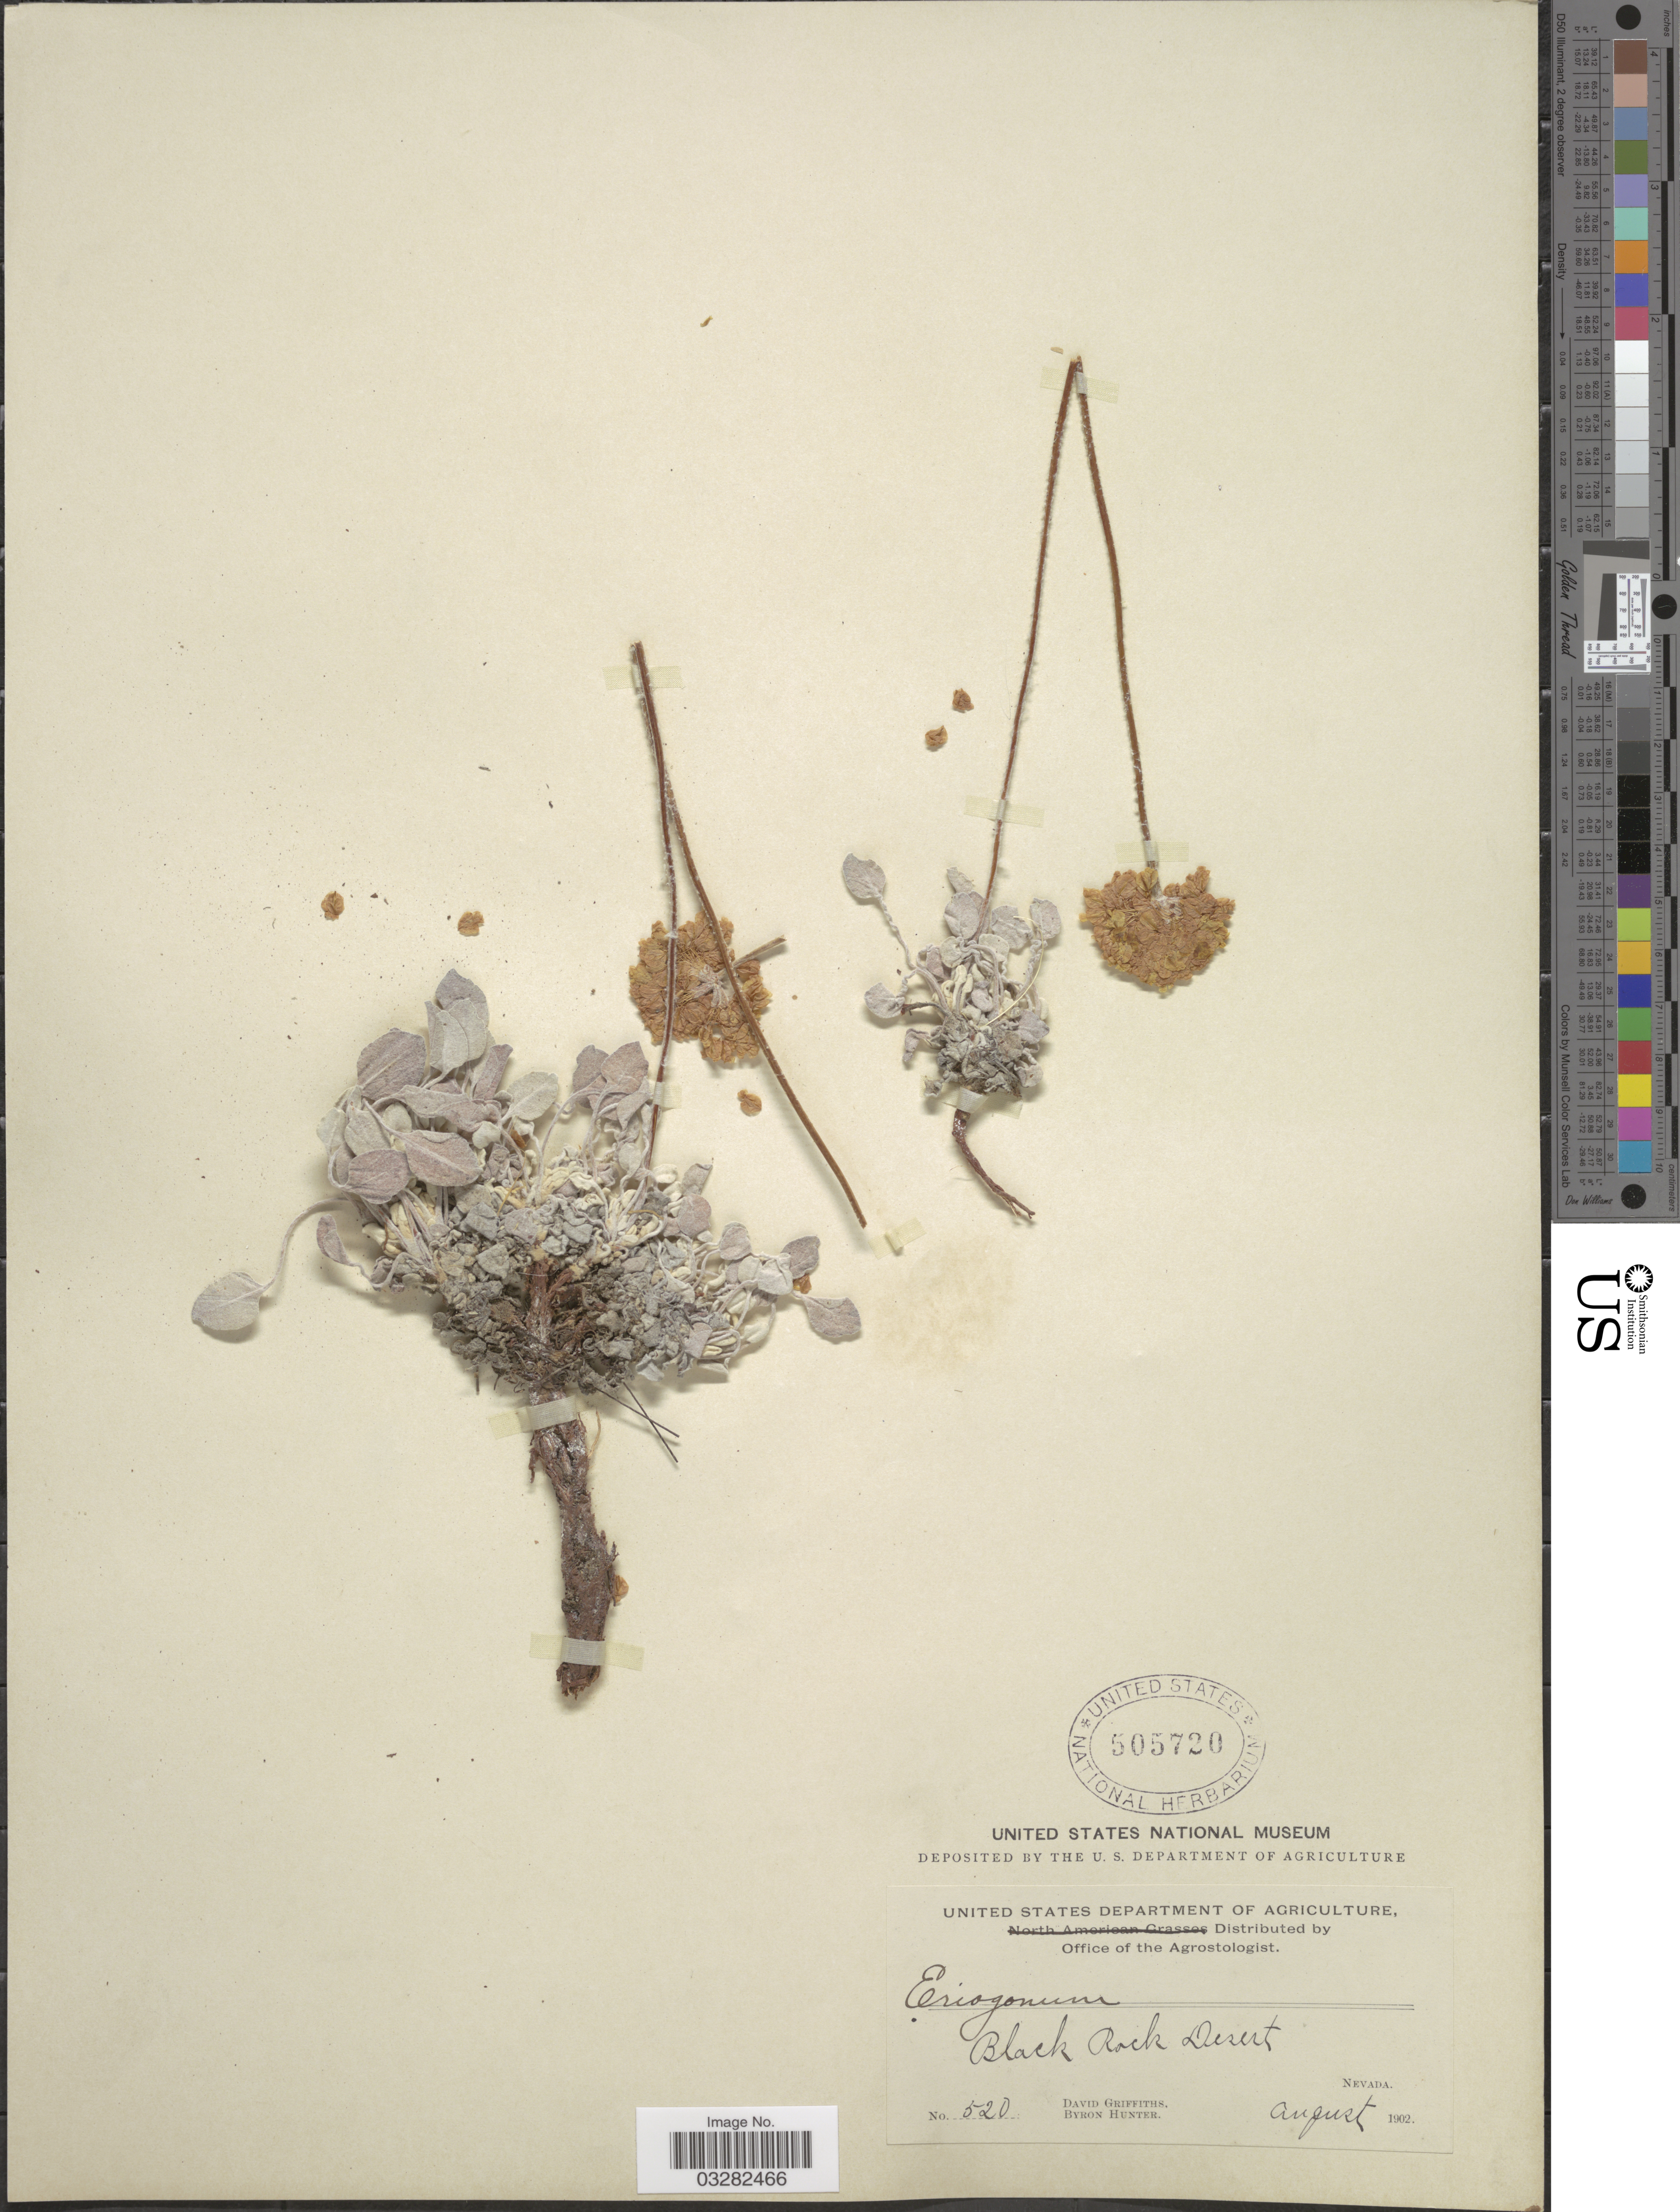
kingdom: Plantae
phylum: Tracheophyta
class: Magnoliopsida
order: Caryophyllales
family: Polygonaceae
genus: Eriogonum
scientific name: Eriogonum sp.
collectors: D. Griffiths & B. Hunter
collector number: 520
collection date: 1902-08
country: United States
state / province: Nevada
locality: Black Rock Desert.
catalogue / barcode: US 505720